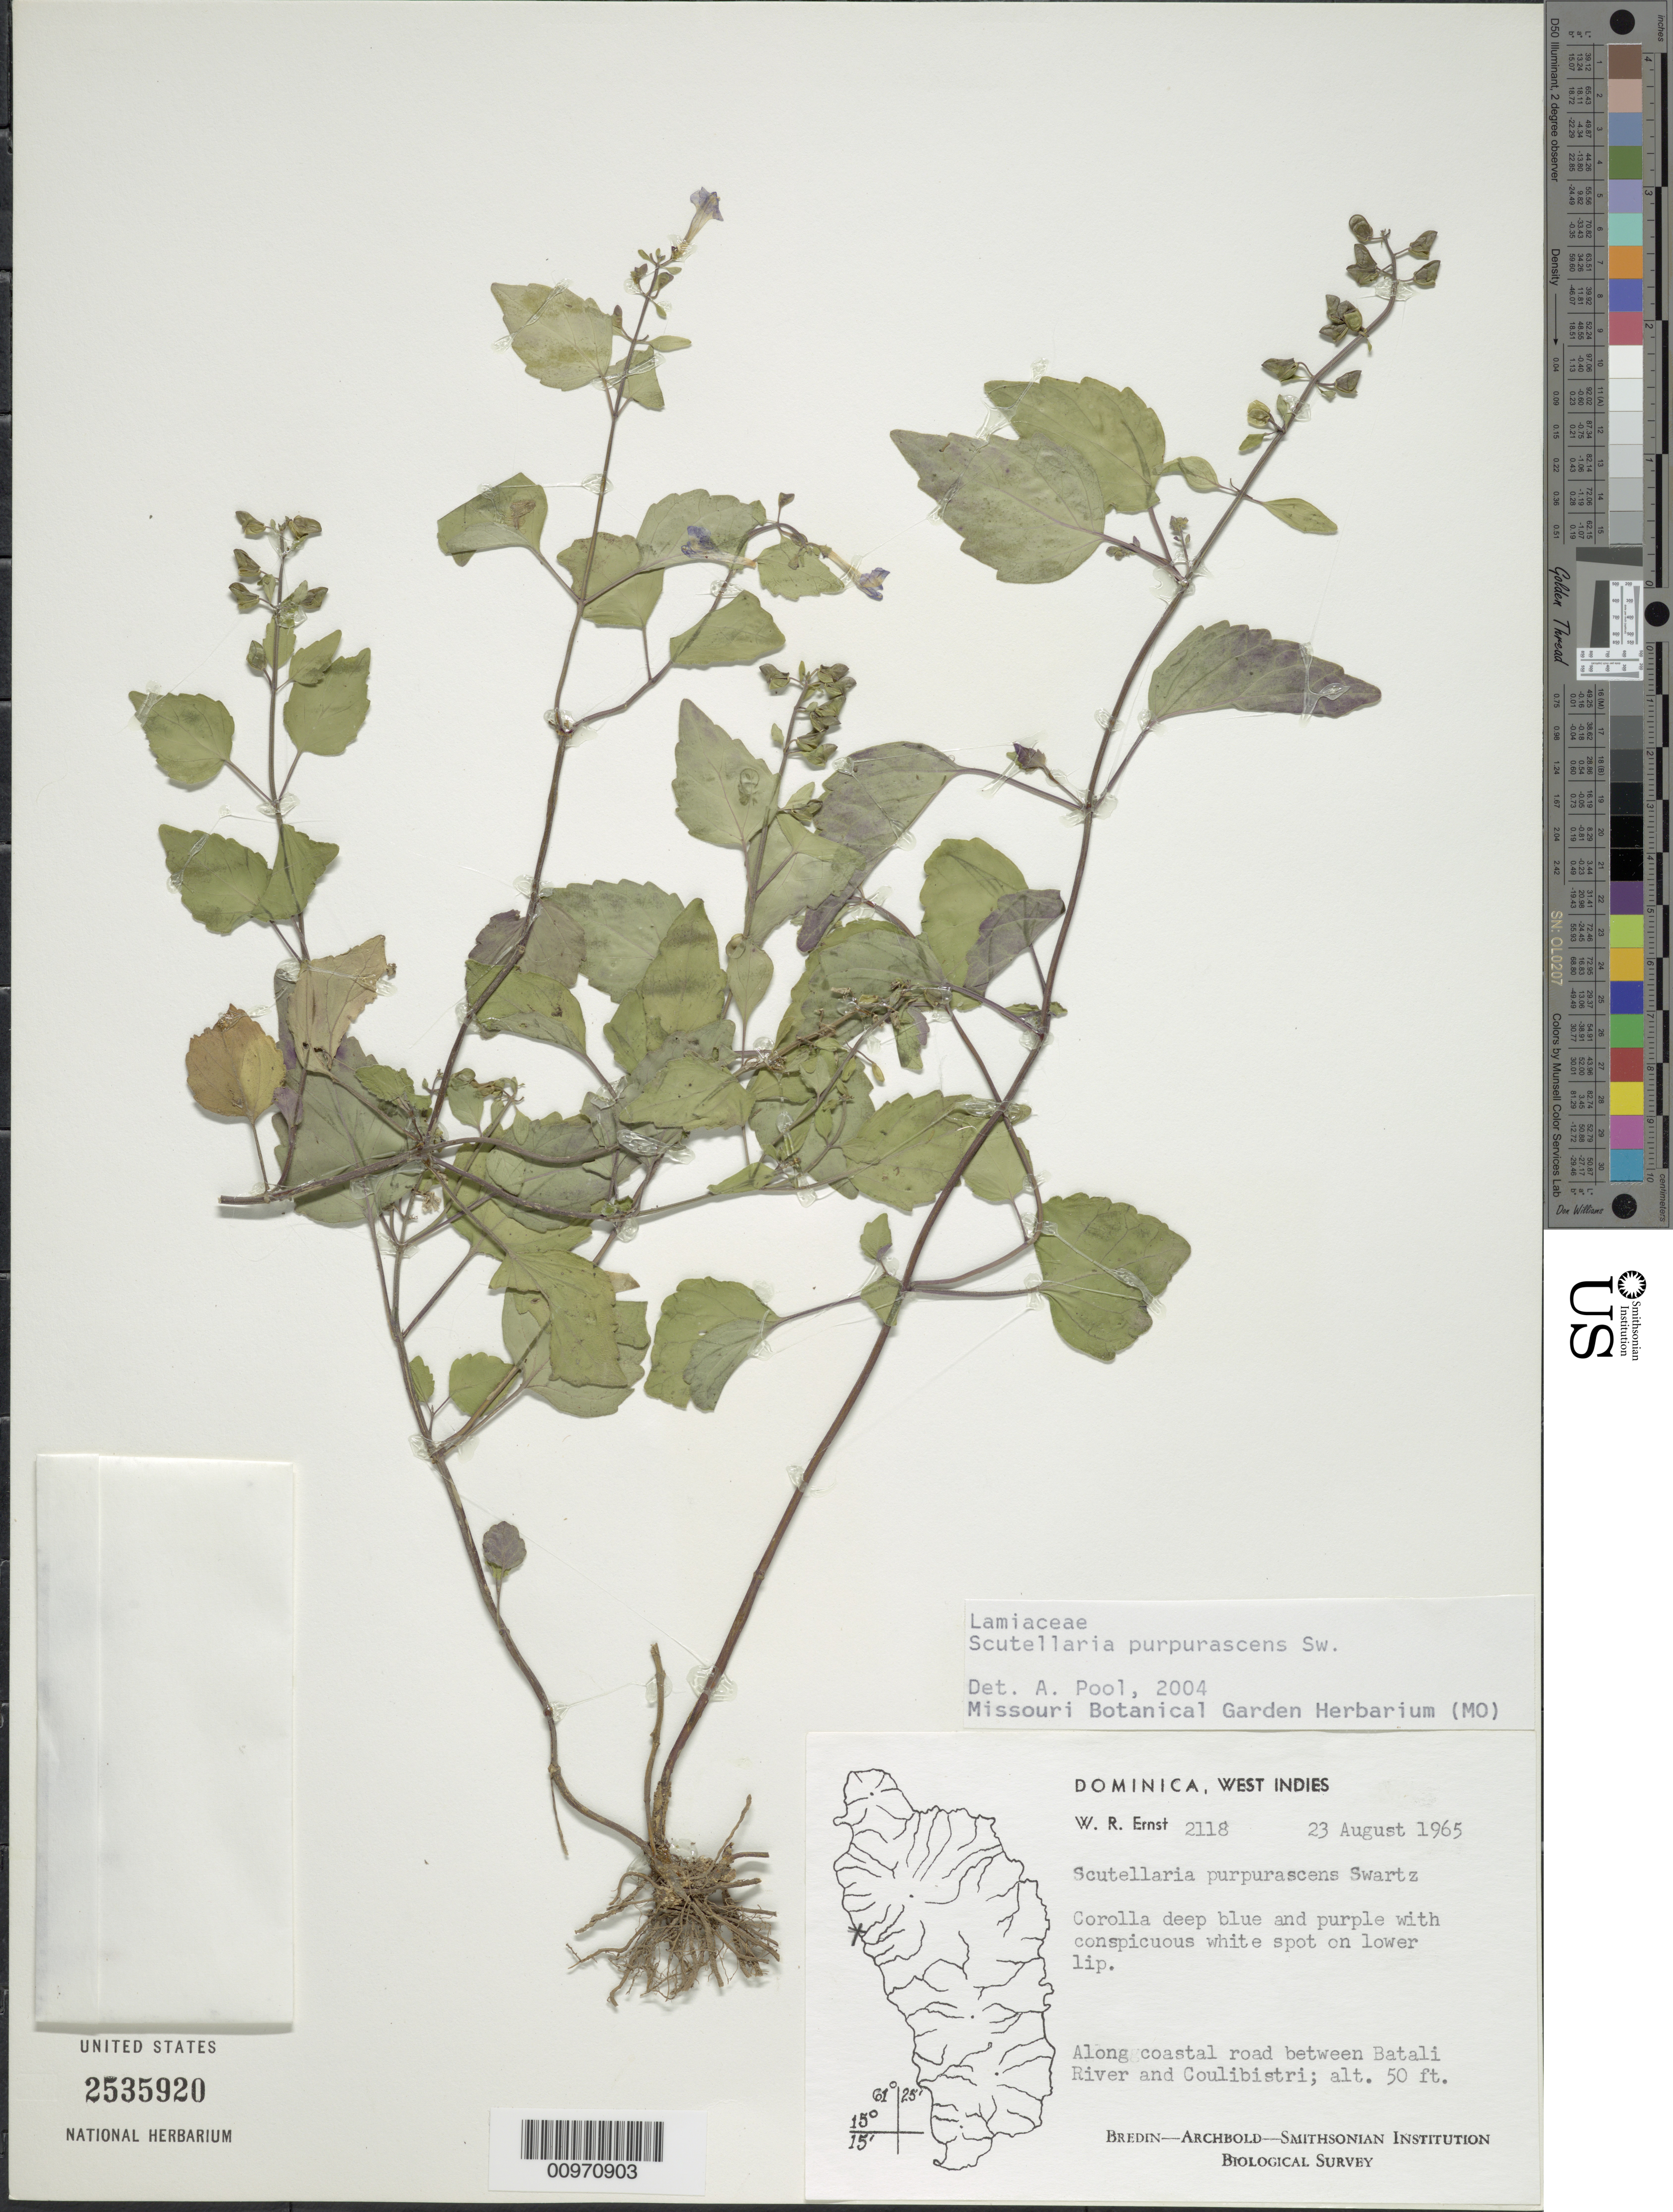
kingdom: Plantae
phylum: Tracheophyta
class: Magnoliopsida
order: Lamiales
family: Lamiaceae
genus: Scutellaria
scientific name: Scutellaria purpurascens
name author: Sw.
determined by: Pool, A., (MO), Missouri Botanical Garden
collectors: W. R. Ernst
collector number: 2118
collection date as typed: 23 Aug 1965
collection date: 1965-08-23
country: Dominica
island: Dominica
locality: Along coastal road between Batali river and Coulibistri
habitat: Along coastal road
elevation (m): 15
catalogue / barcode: US 2535920